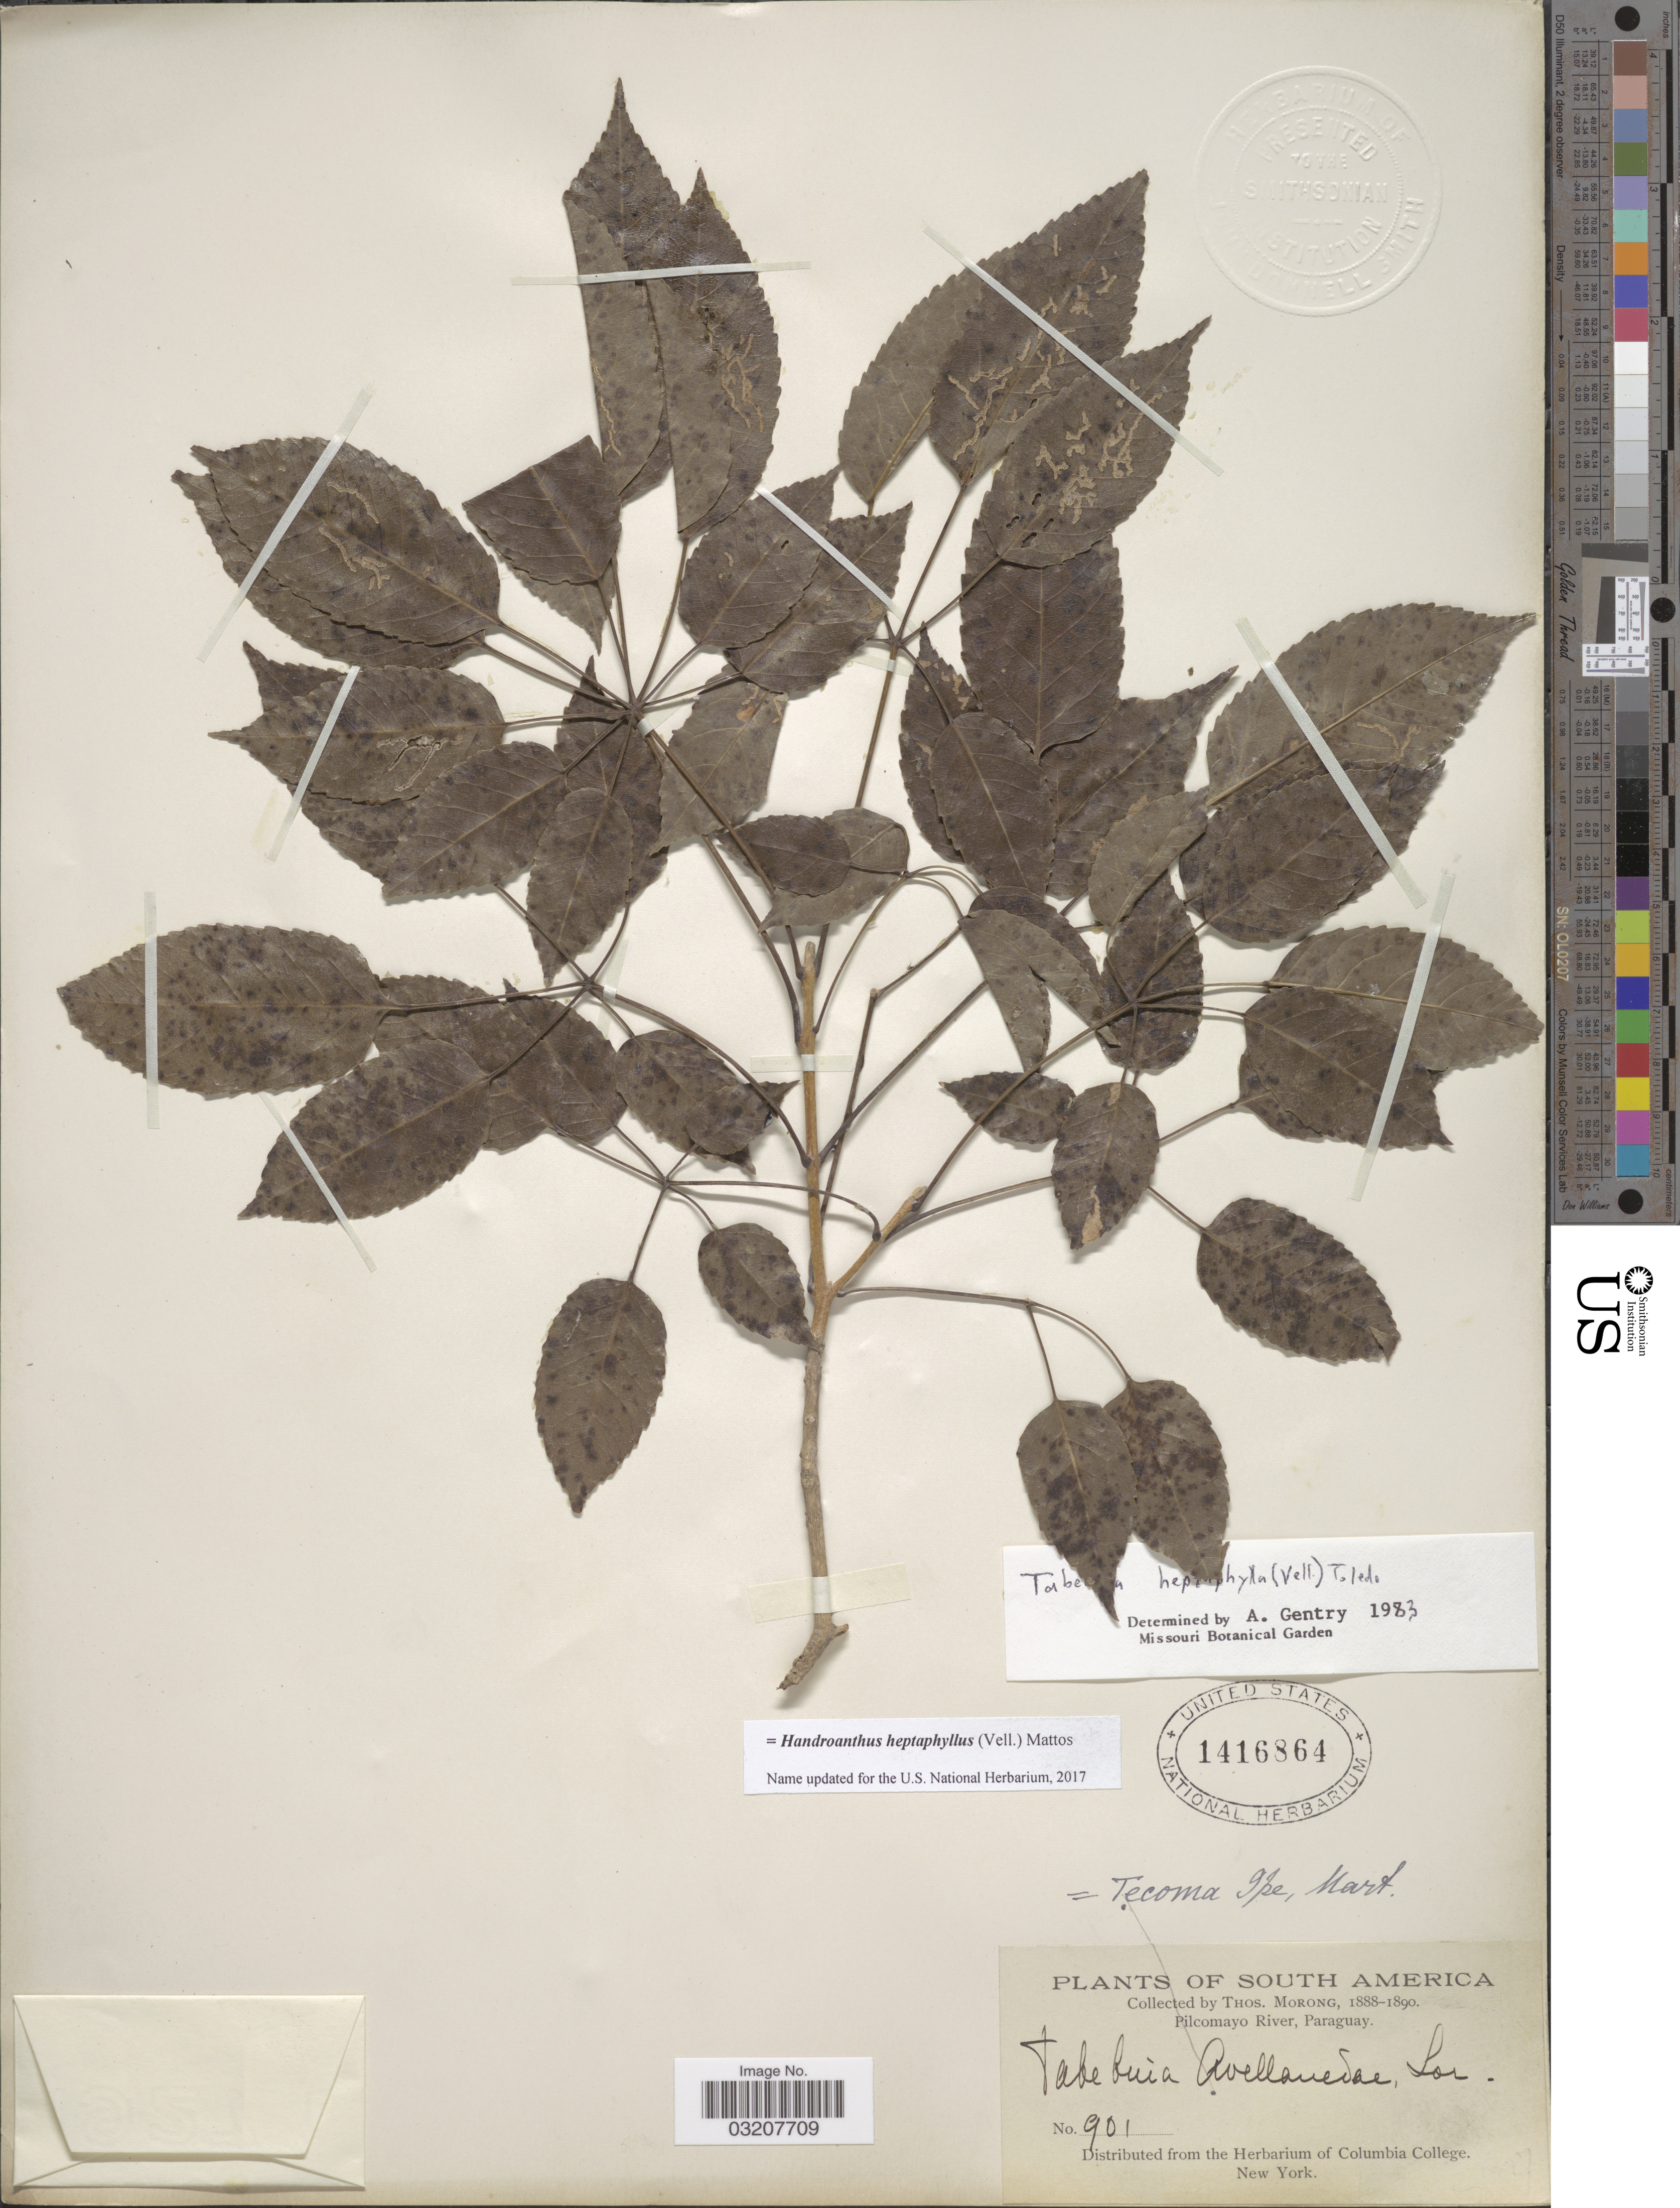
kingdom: Plantae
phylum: Tracheophyta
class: Magnoliopsida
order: Lamiales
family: Bignoniaceae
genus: Handroanthus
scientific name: Handroanthus heptaphyllus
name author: (Vell.) Mattos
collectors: ex herb. T. Morong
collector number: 901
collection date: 1888/1890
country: Paraguay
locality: Pilcomayo River.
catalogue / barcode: US 1416864